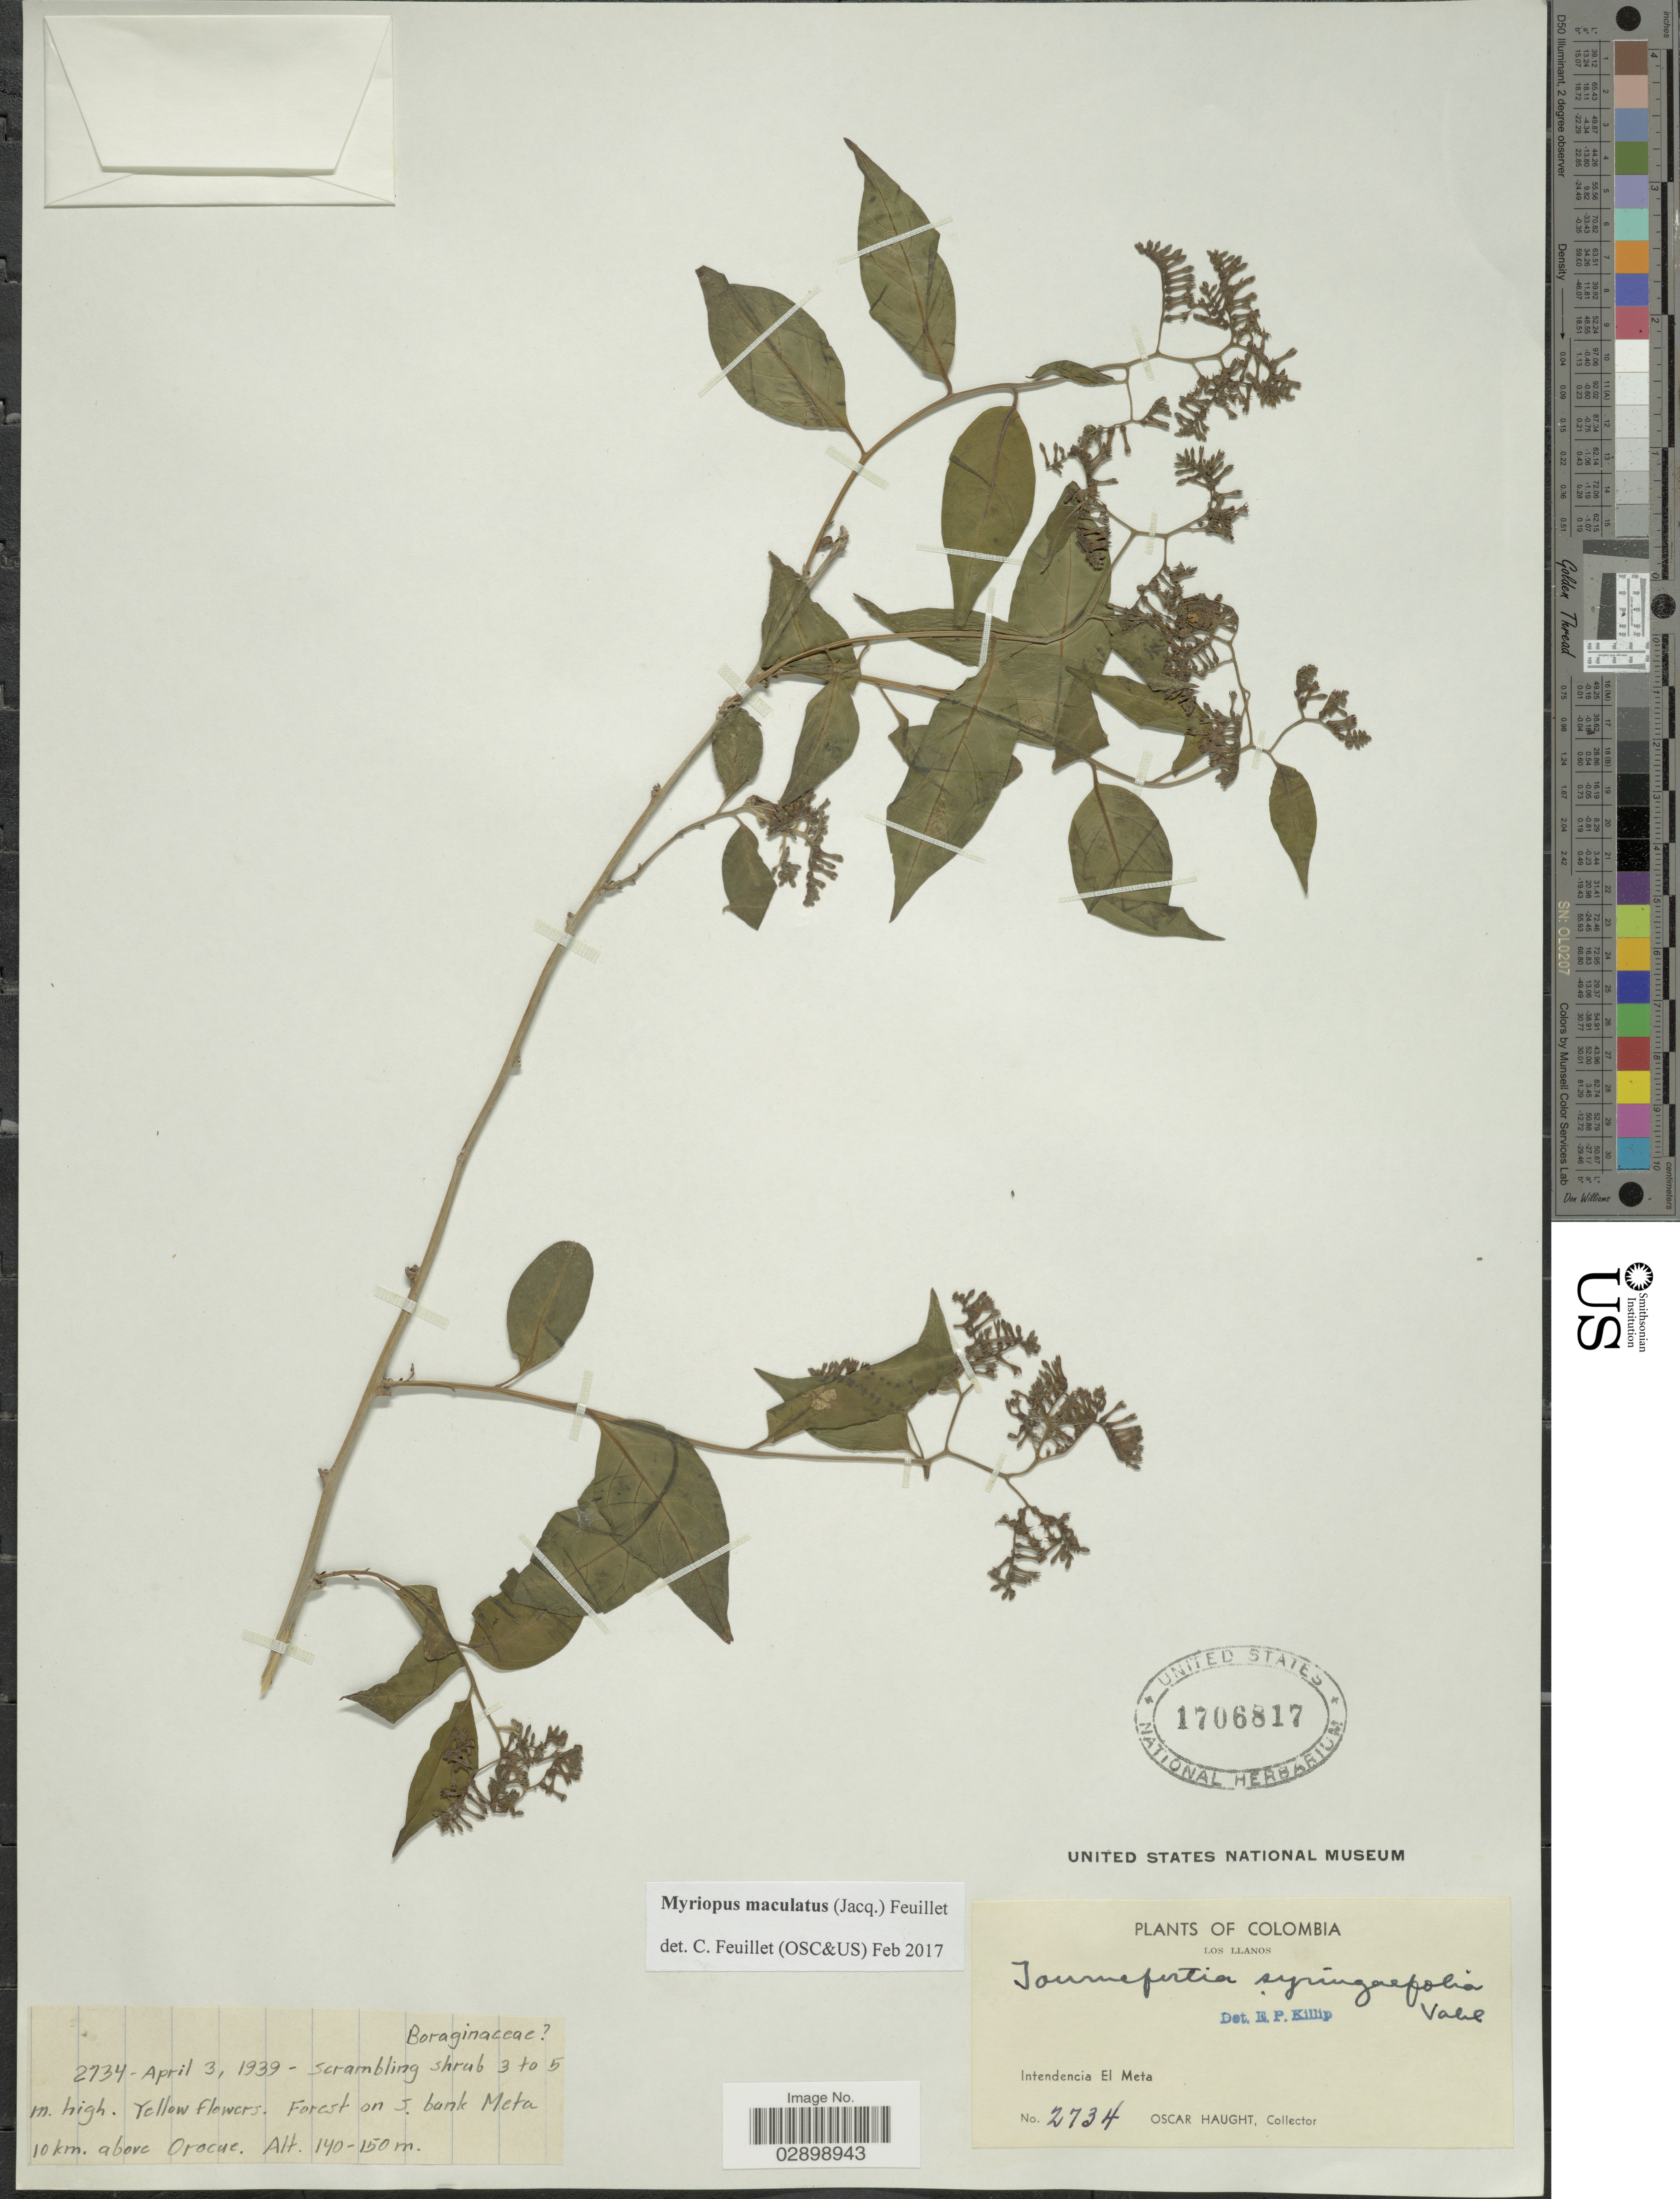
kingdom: Plantae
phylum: Tracheophyta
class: Magnoliopsida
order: Boraginales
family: Heliotropiaceae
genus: Myriopus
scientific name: Myriopus maculatus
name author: (Jacq.) Feuillet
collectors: O. L. Haught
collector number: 2734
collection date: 1939-04-03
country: Colombia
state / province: Meta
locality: Los Llanos. Intendencia El Meta. Forest on S. bank Meta 10 km. above Orocue.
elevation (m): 140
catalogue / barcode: US 1706817